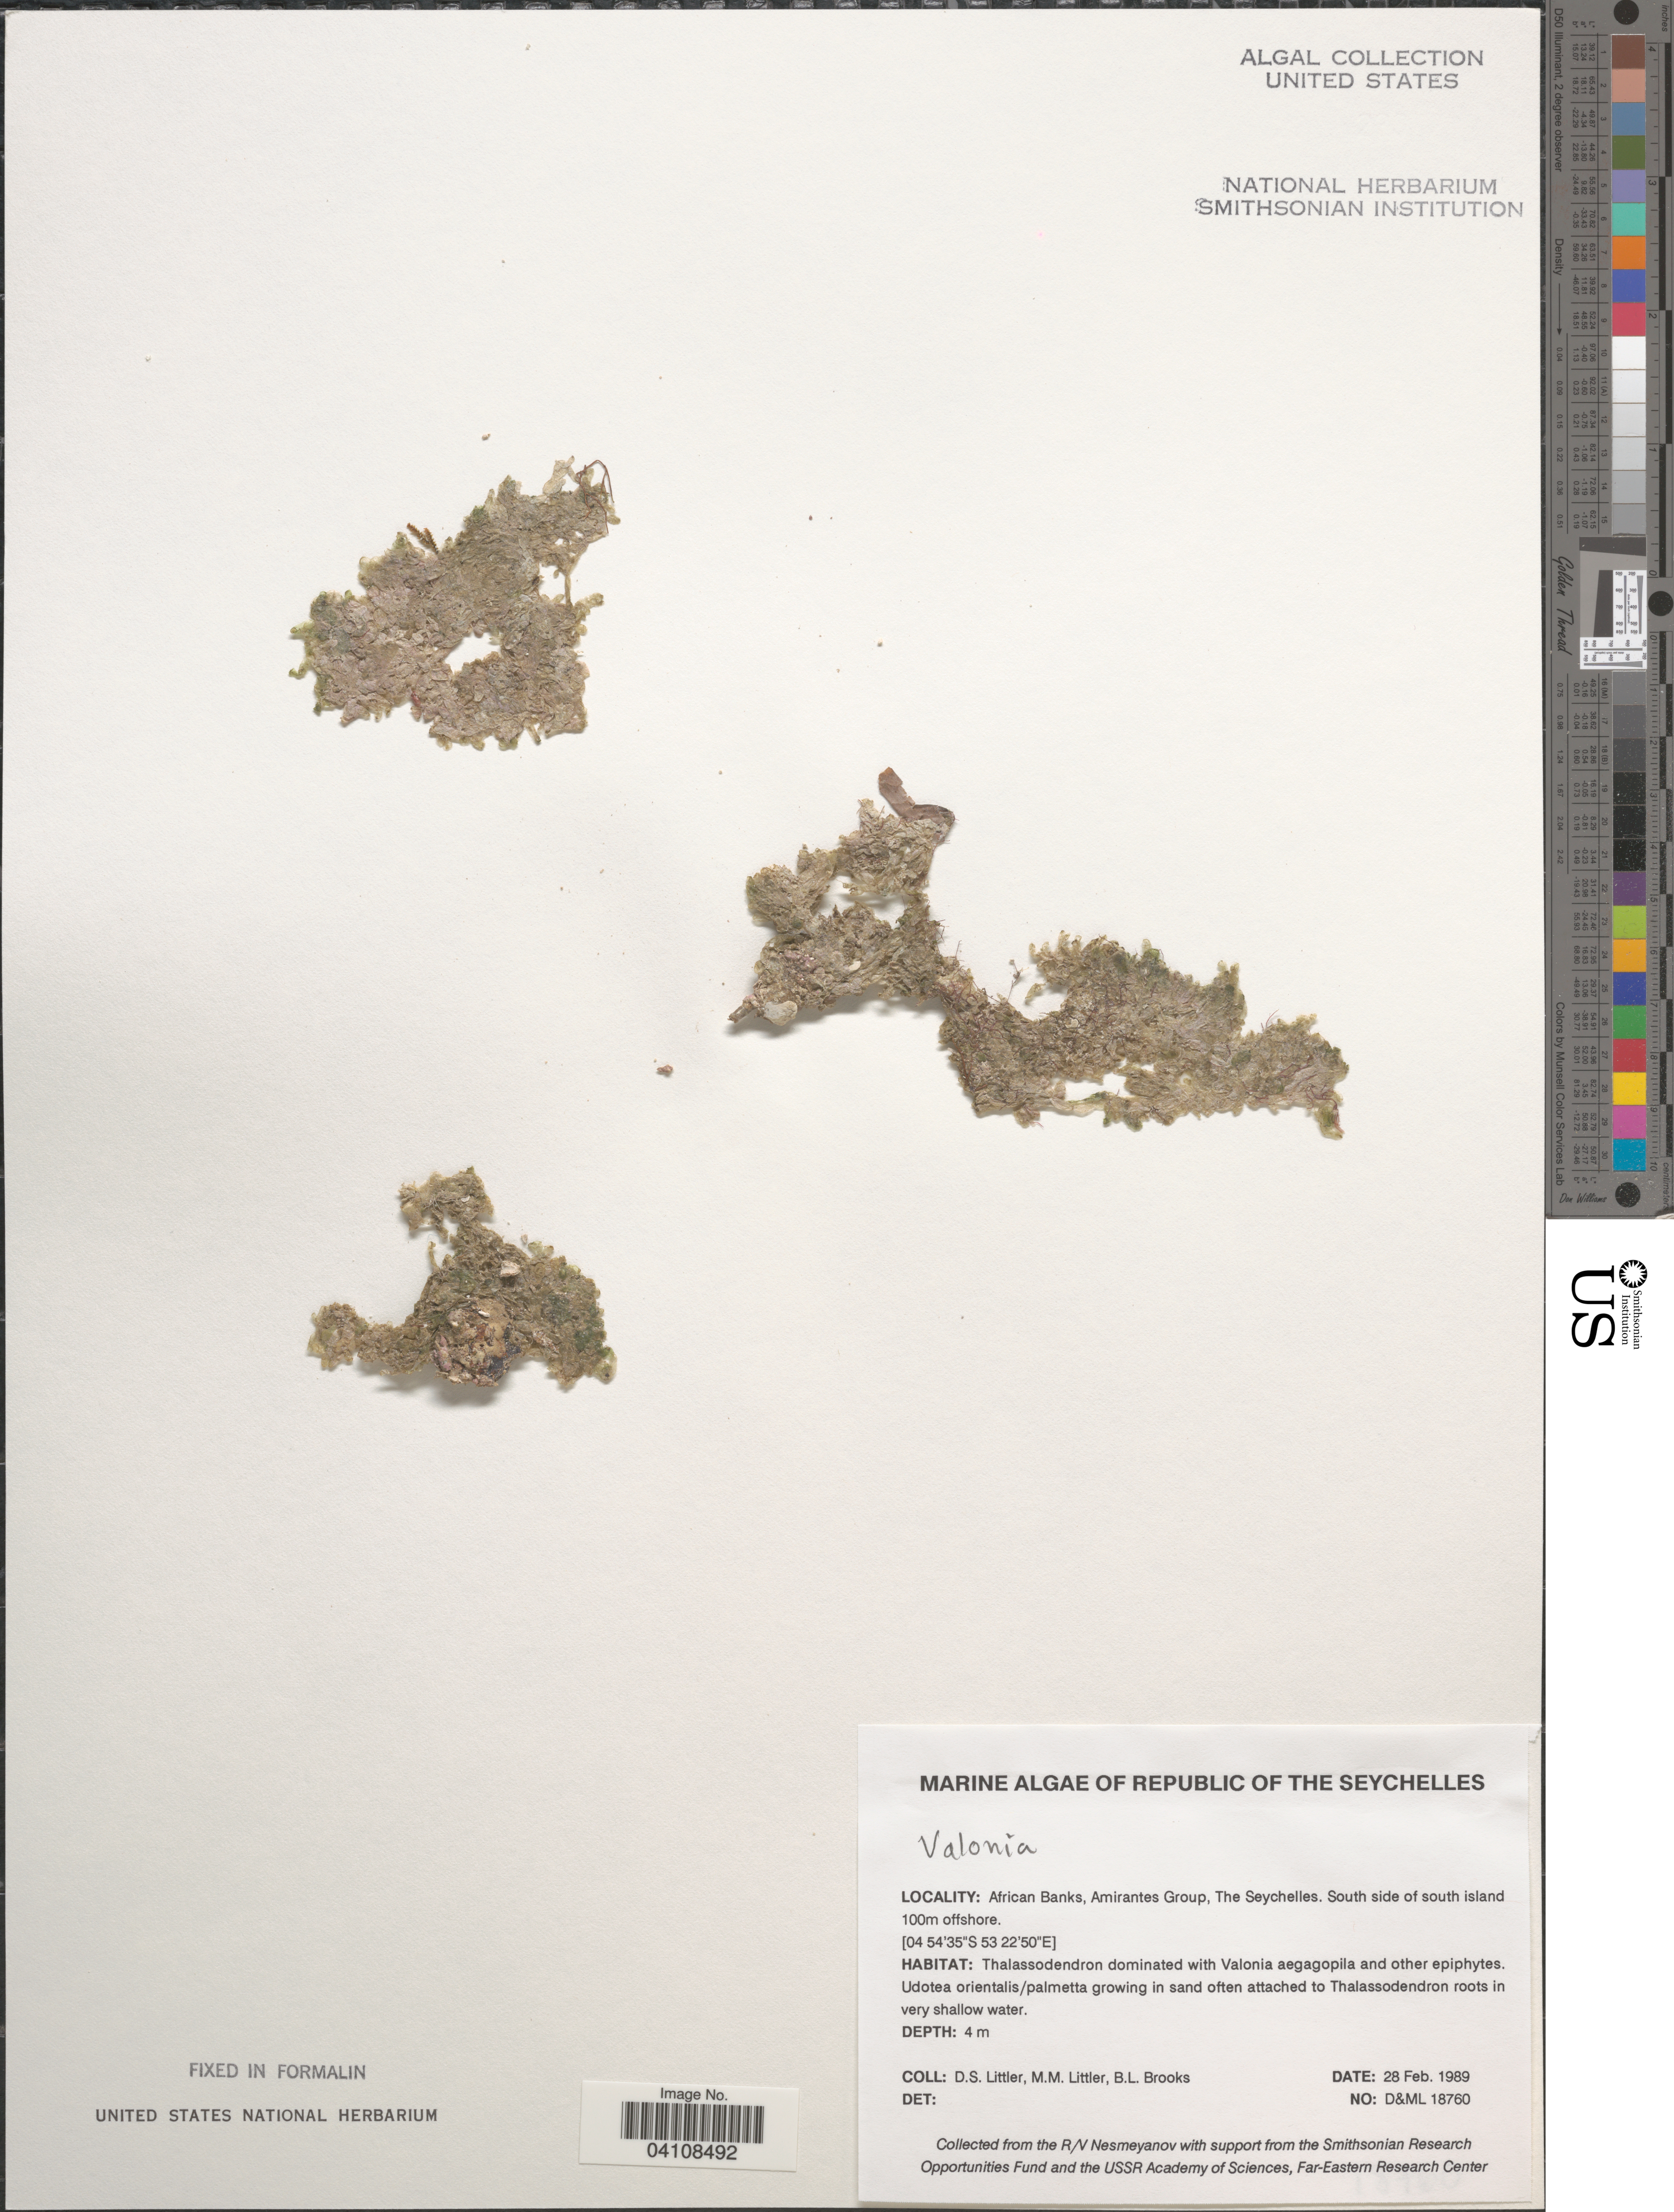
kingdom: Plantae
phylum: Chlorophyta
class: Ulvophyceae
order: Siphonocladales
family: Valoniaceae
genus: Valonia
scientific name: Valonia sp.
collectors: D. S. Littler & B. Brooks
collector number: D&ML18760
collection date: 1989-02-28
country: Seychelles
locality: Republic of The Seychelles. African Banks, Amirantes Group. South side of south island 100m offshore.